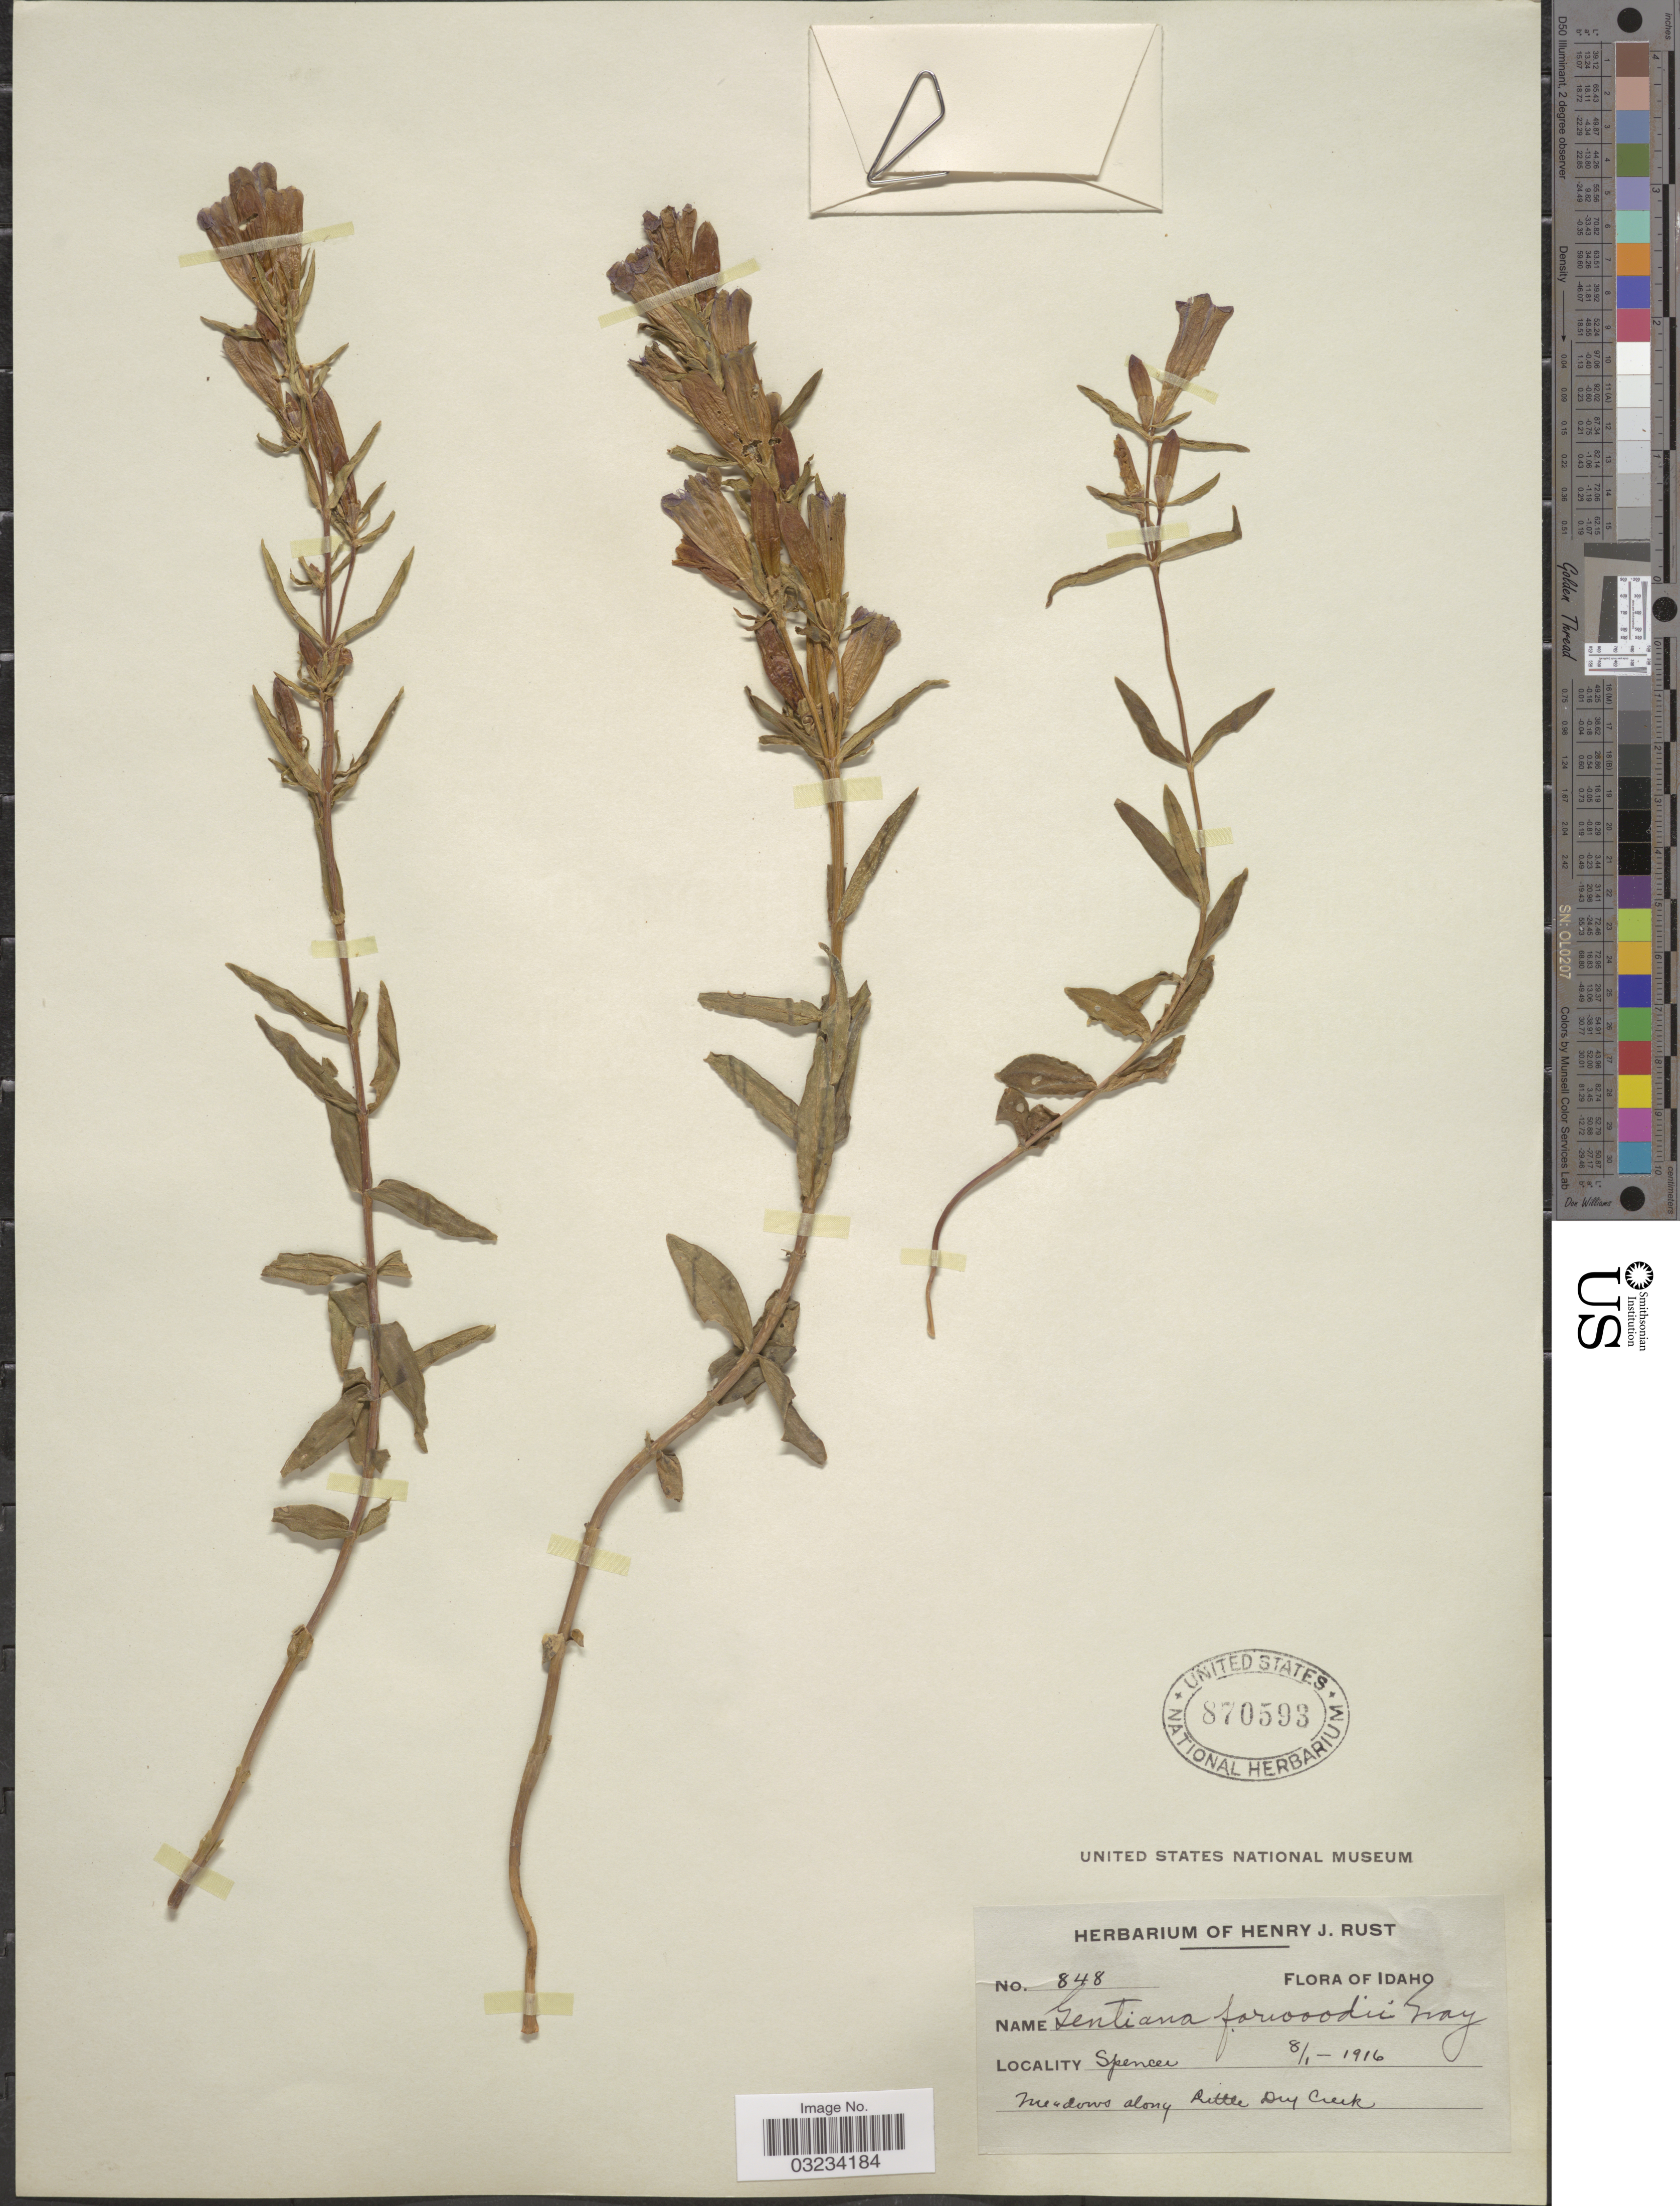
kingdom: Plantae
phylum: Tracheophyta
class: Magnoliopsida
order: Gentianales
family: Gentianaceae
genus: Gentiana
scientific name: Gentiana forwoodii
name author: A. Gray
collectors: H. J. Rust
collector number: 848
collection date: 1916-08-01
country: United States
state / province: Idaho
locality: Spencer, meadows along Little Dry Creek.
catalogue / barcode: US 870593